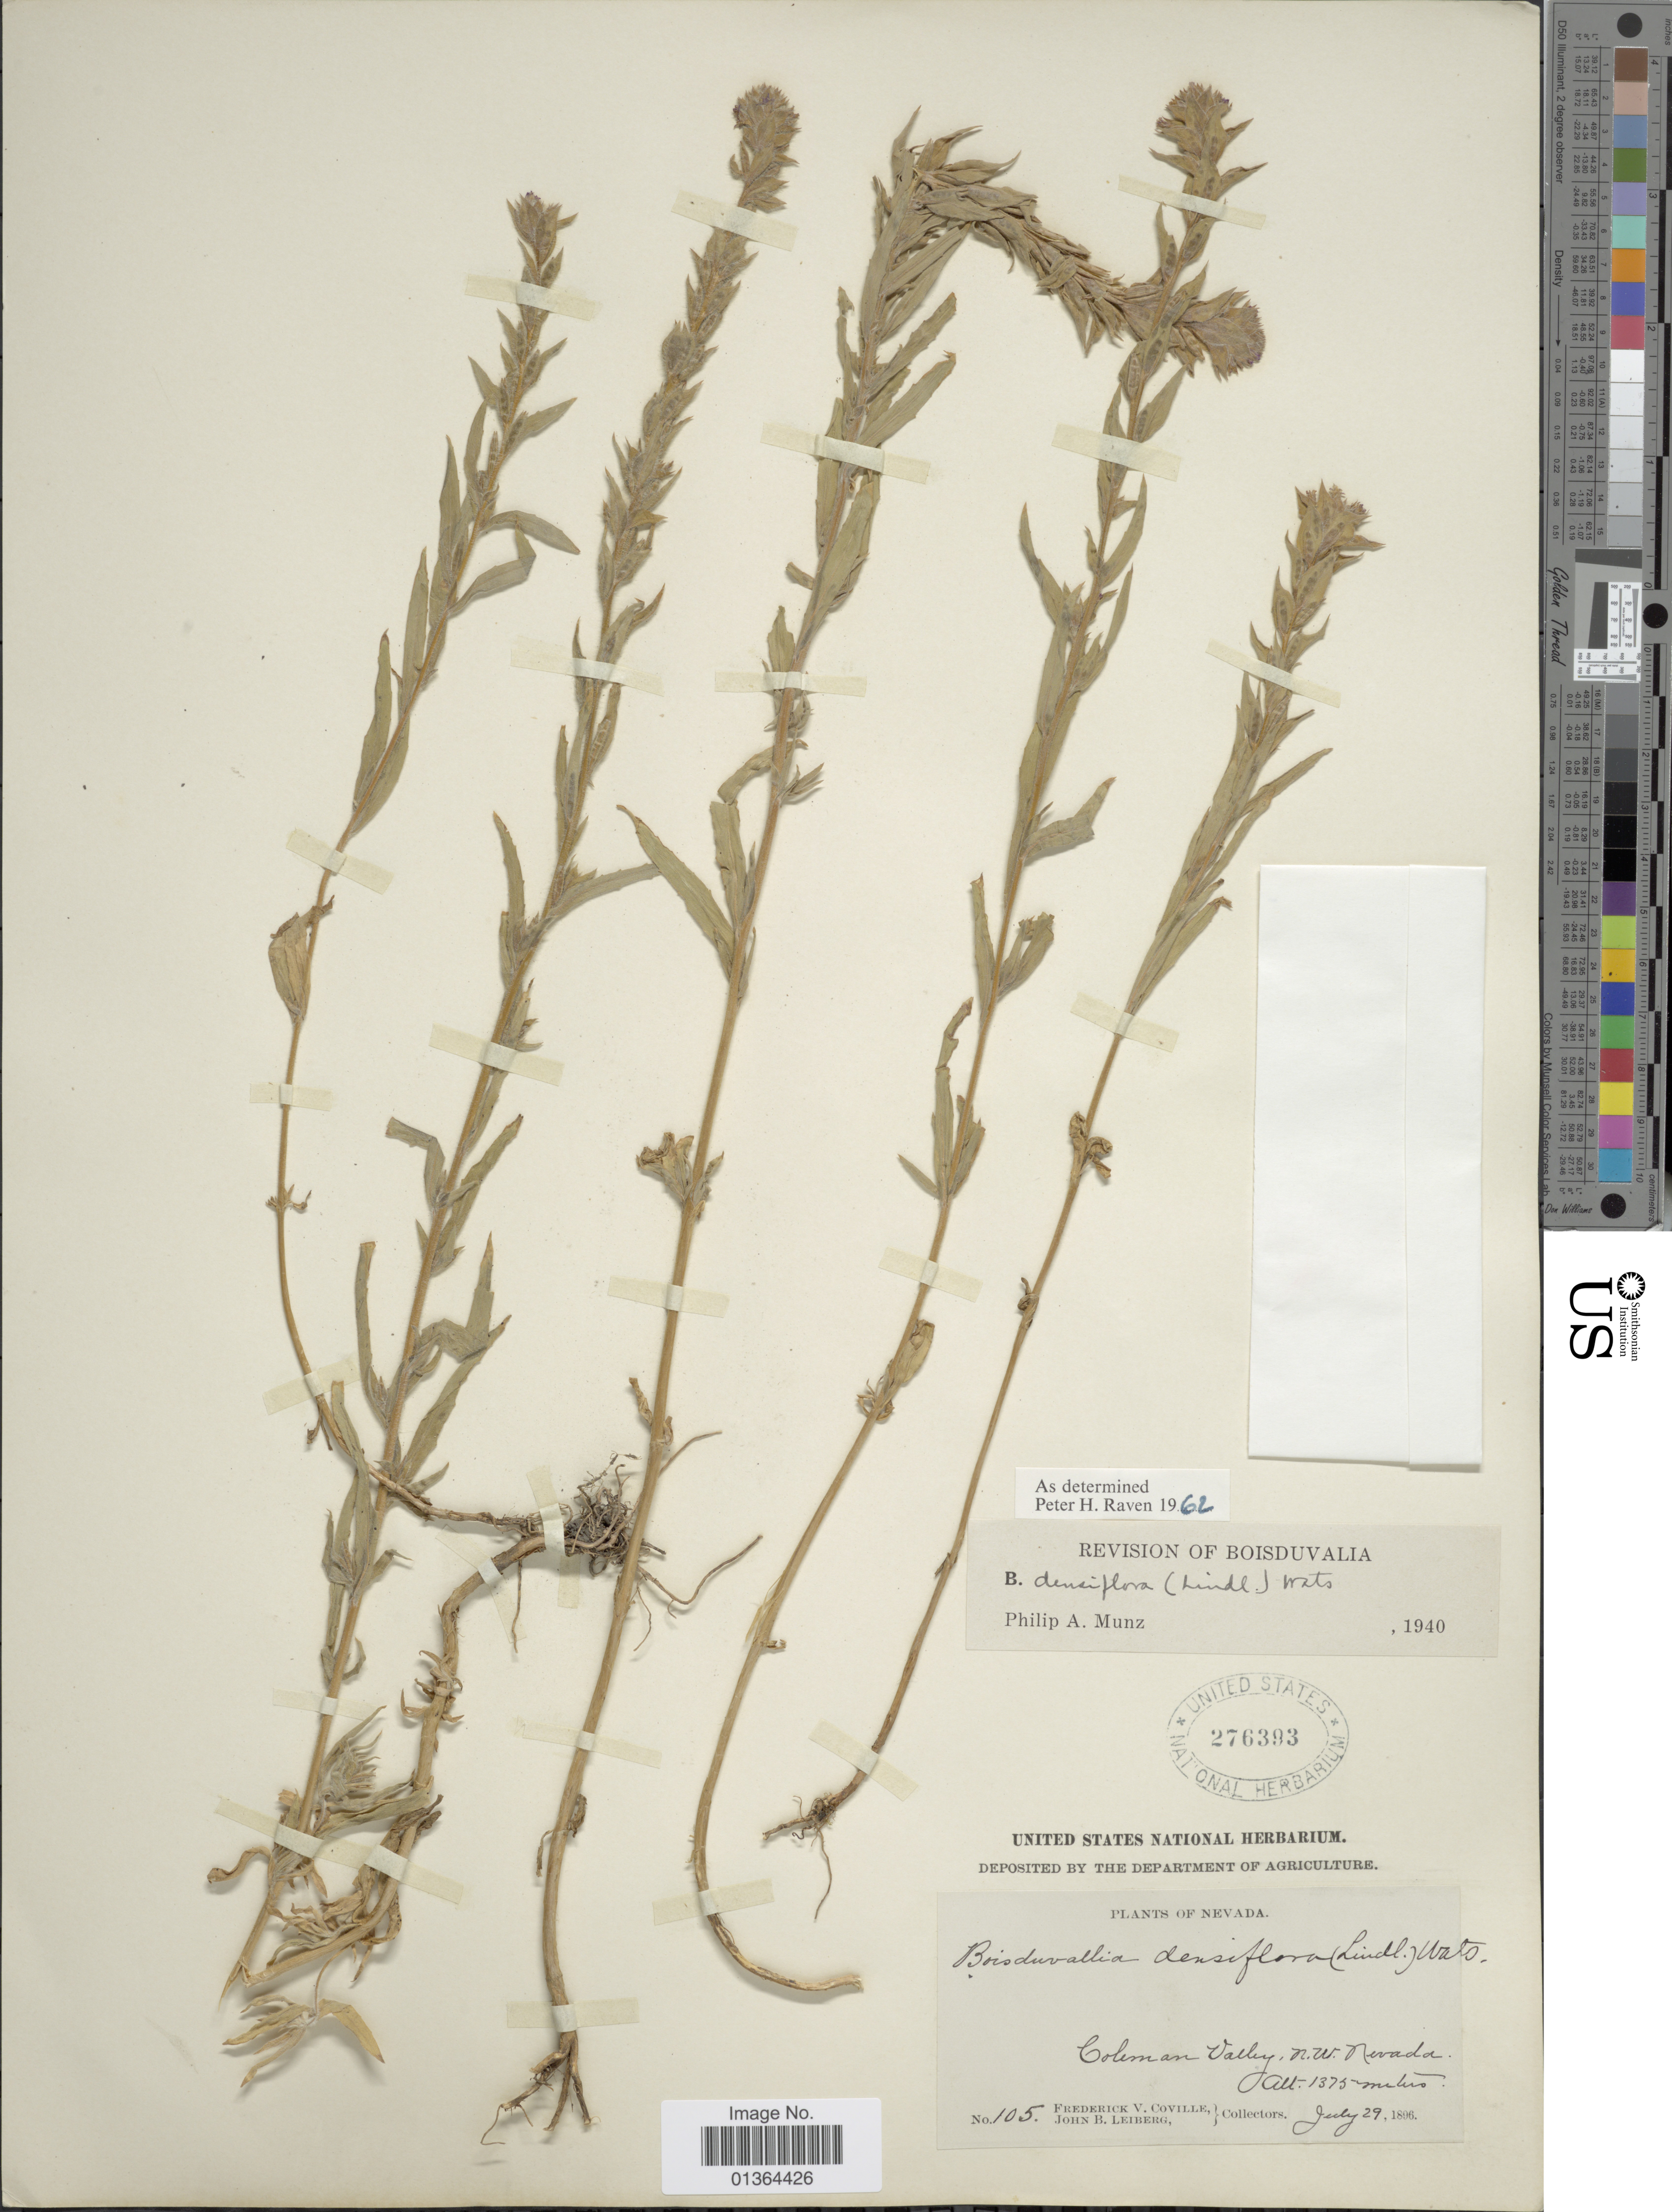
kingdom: Plantae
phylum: Tracheophyta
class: Magnoliopsida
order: Myrtales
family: Onagraceae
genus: Epilobium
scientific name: Epilobium densiflorum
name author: (Lindl.) Hoch & P.H. Raven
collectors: F. V. Coville & J. B. Leiberg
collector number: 105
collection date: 1896-07-29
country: United States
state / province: Nevada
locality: Coleman Valley, N.W. Nevada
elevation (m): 1375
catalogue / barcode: US 276393